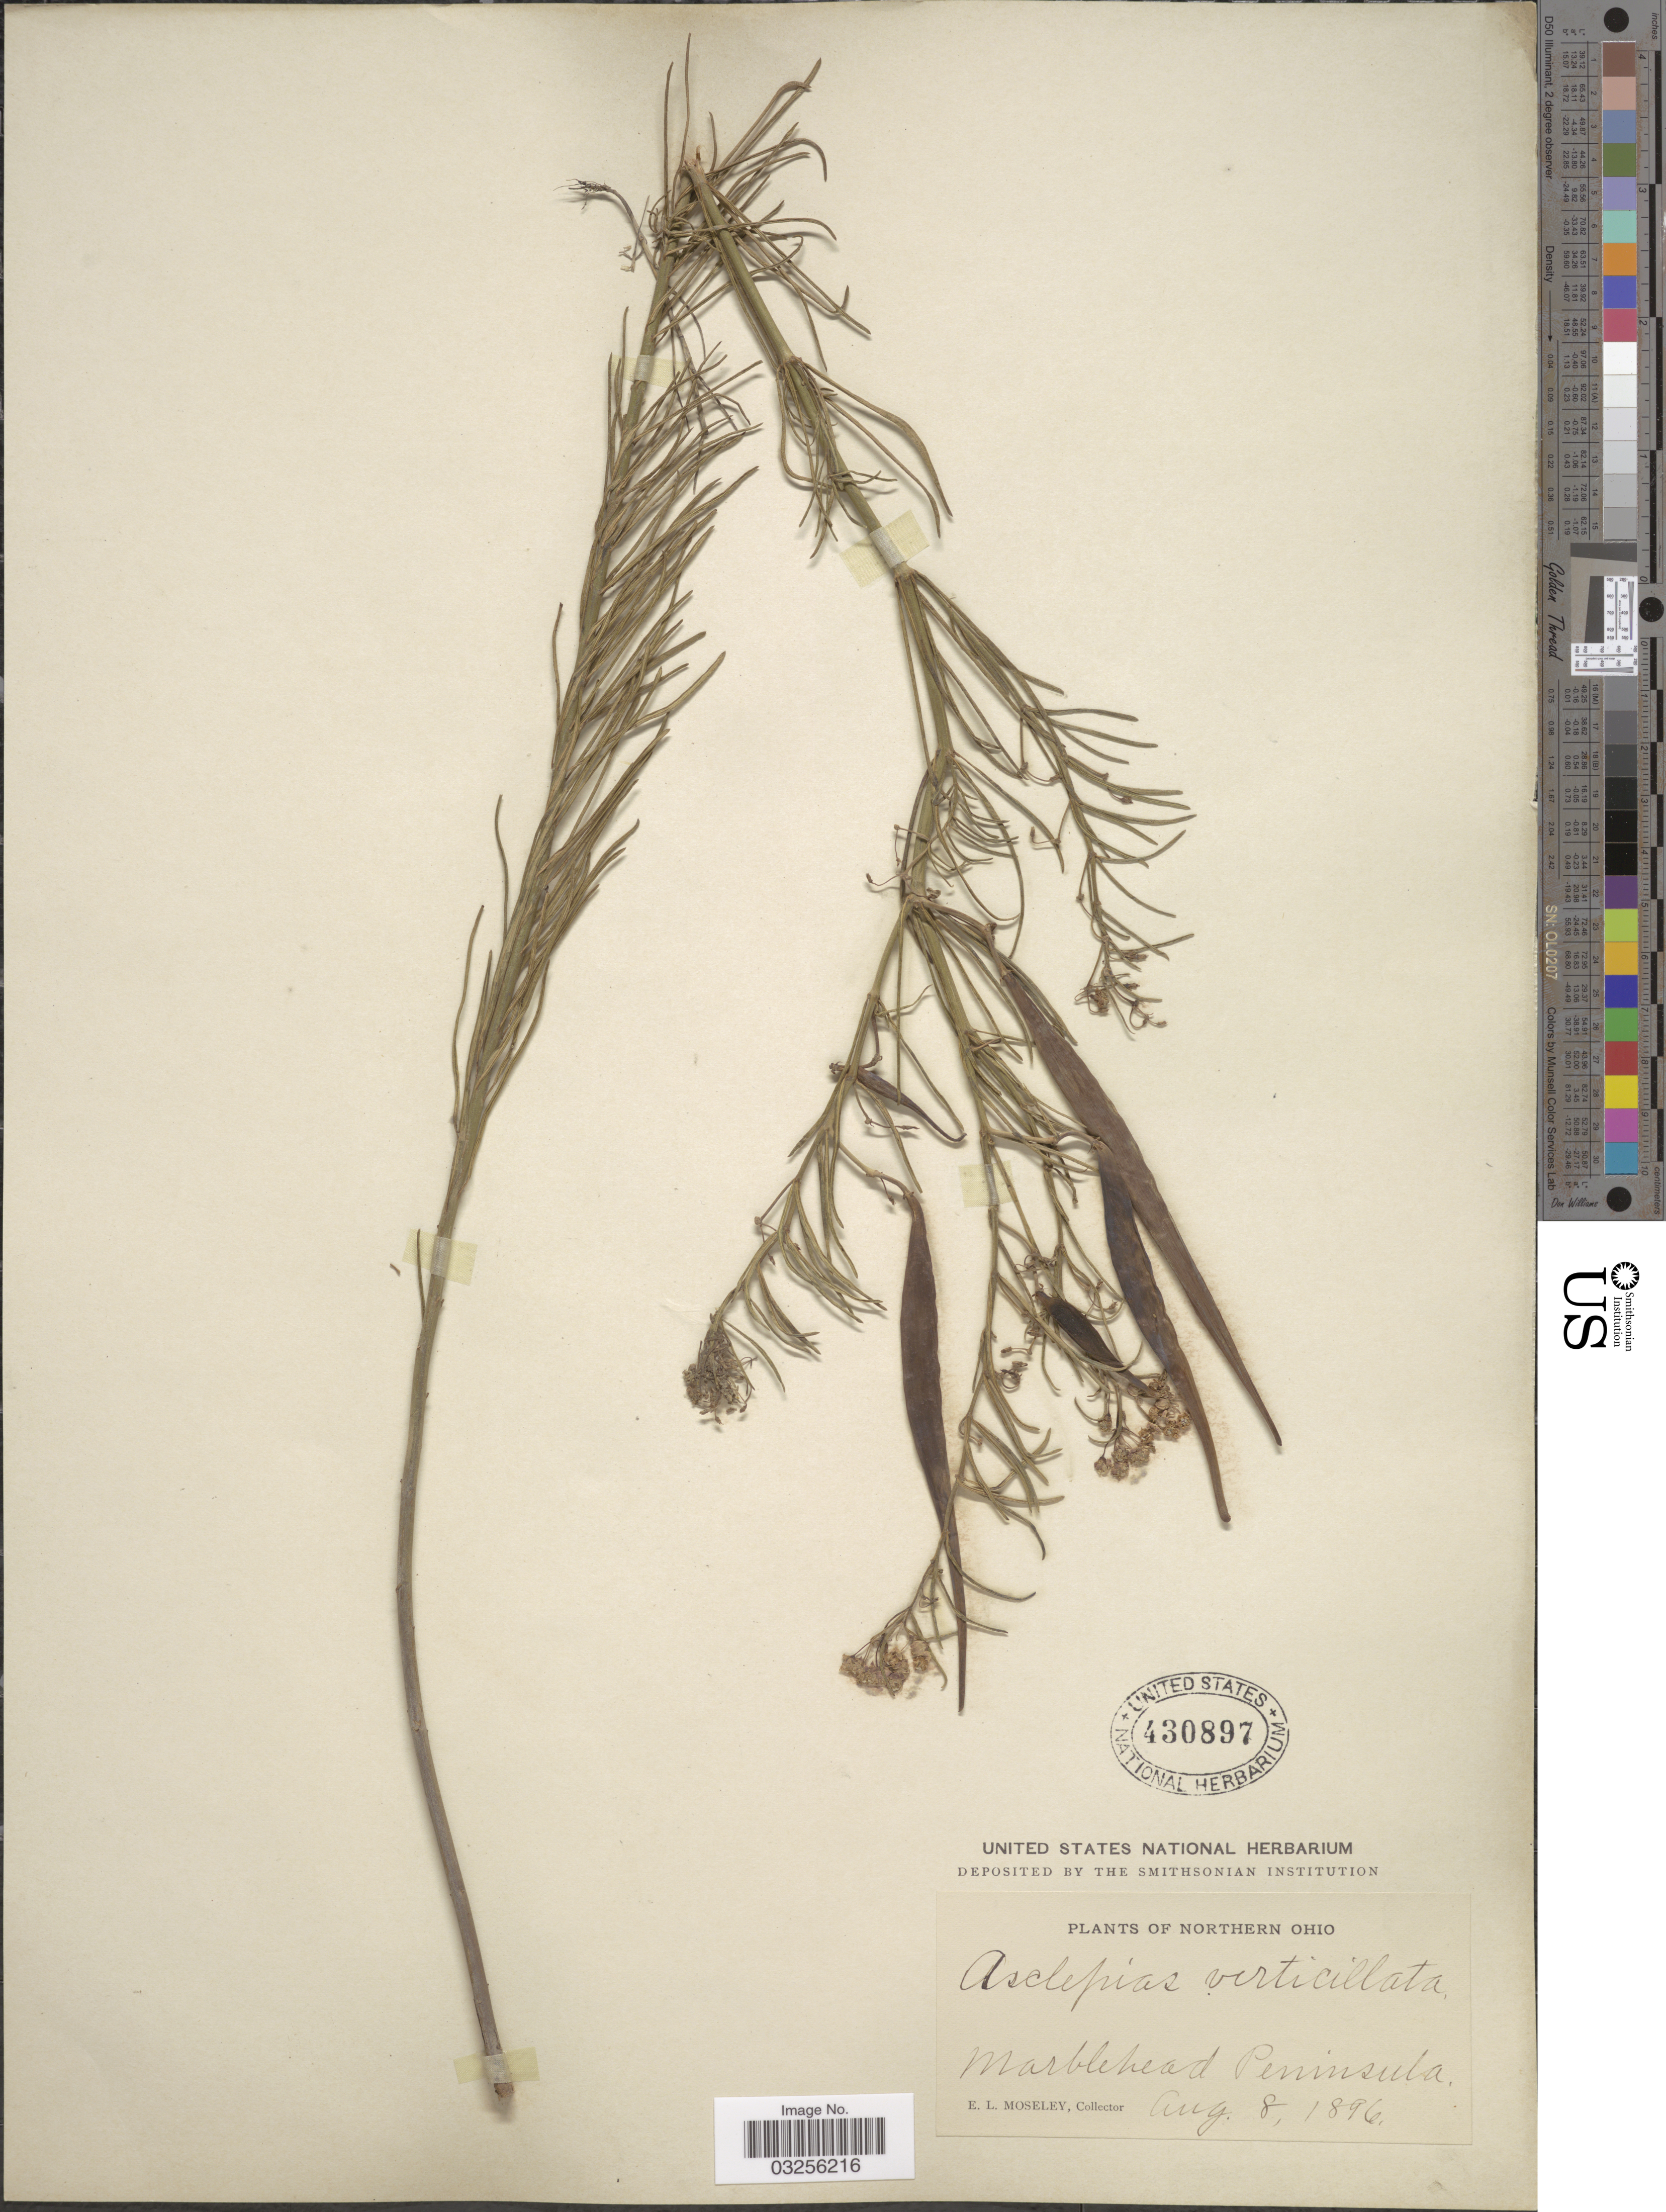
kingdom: Plantae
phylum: Tracheophyta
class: Magnoliopsida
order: Gentianales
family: Apocynaceae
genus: Asclepias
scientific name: Asclepias verticillata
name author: L.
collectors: E. Moseley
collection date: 1896-08-08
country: United States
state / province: Ohio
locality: Northern Ohio. Marblehead Peninsula.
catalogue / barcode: US 430897